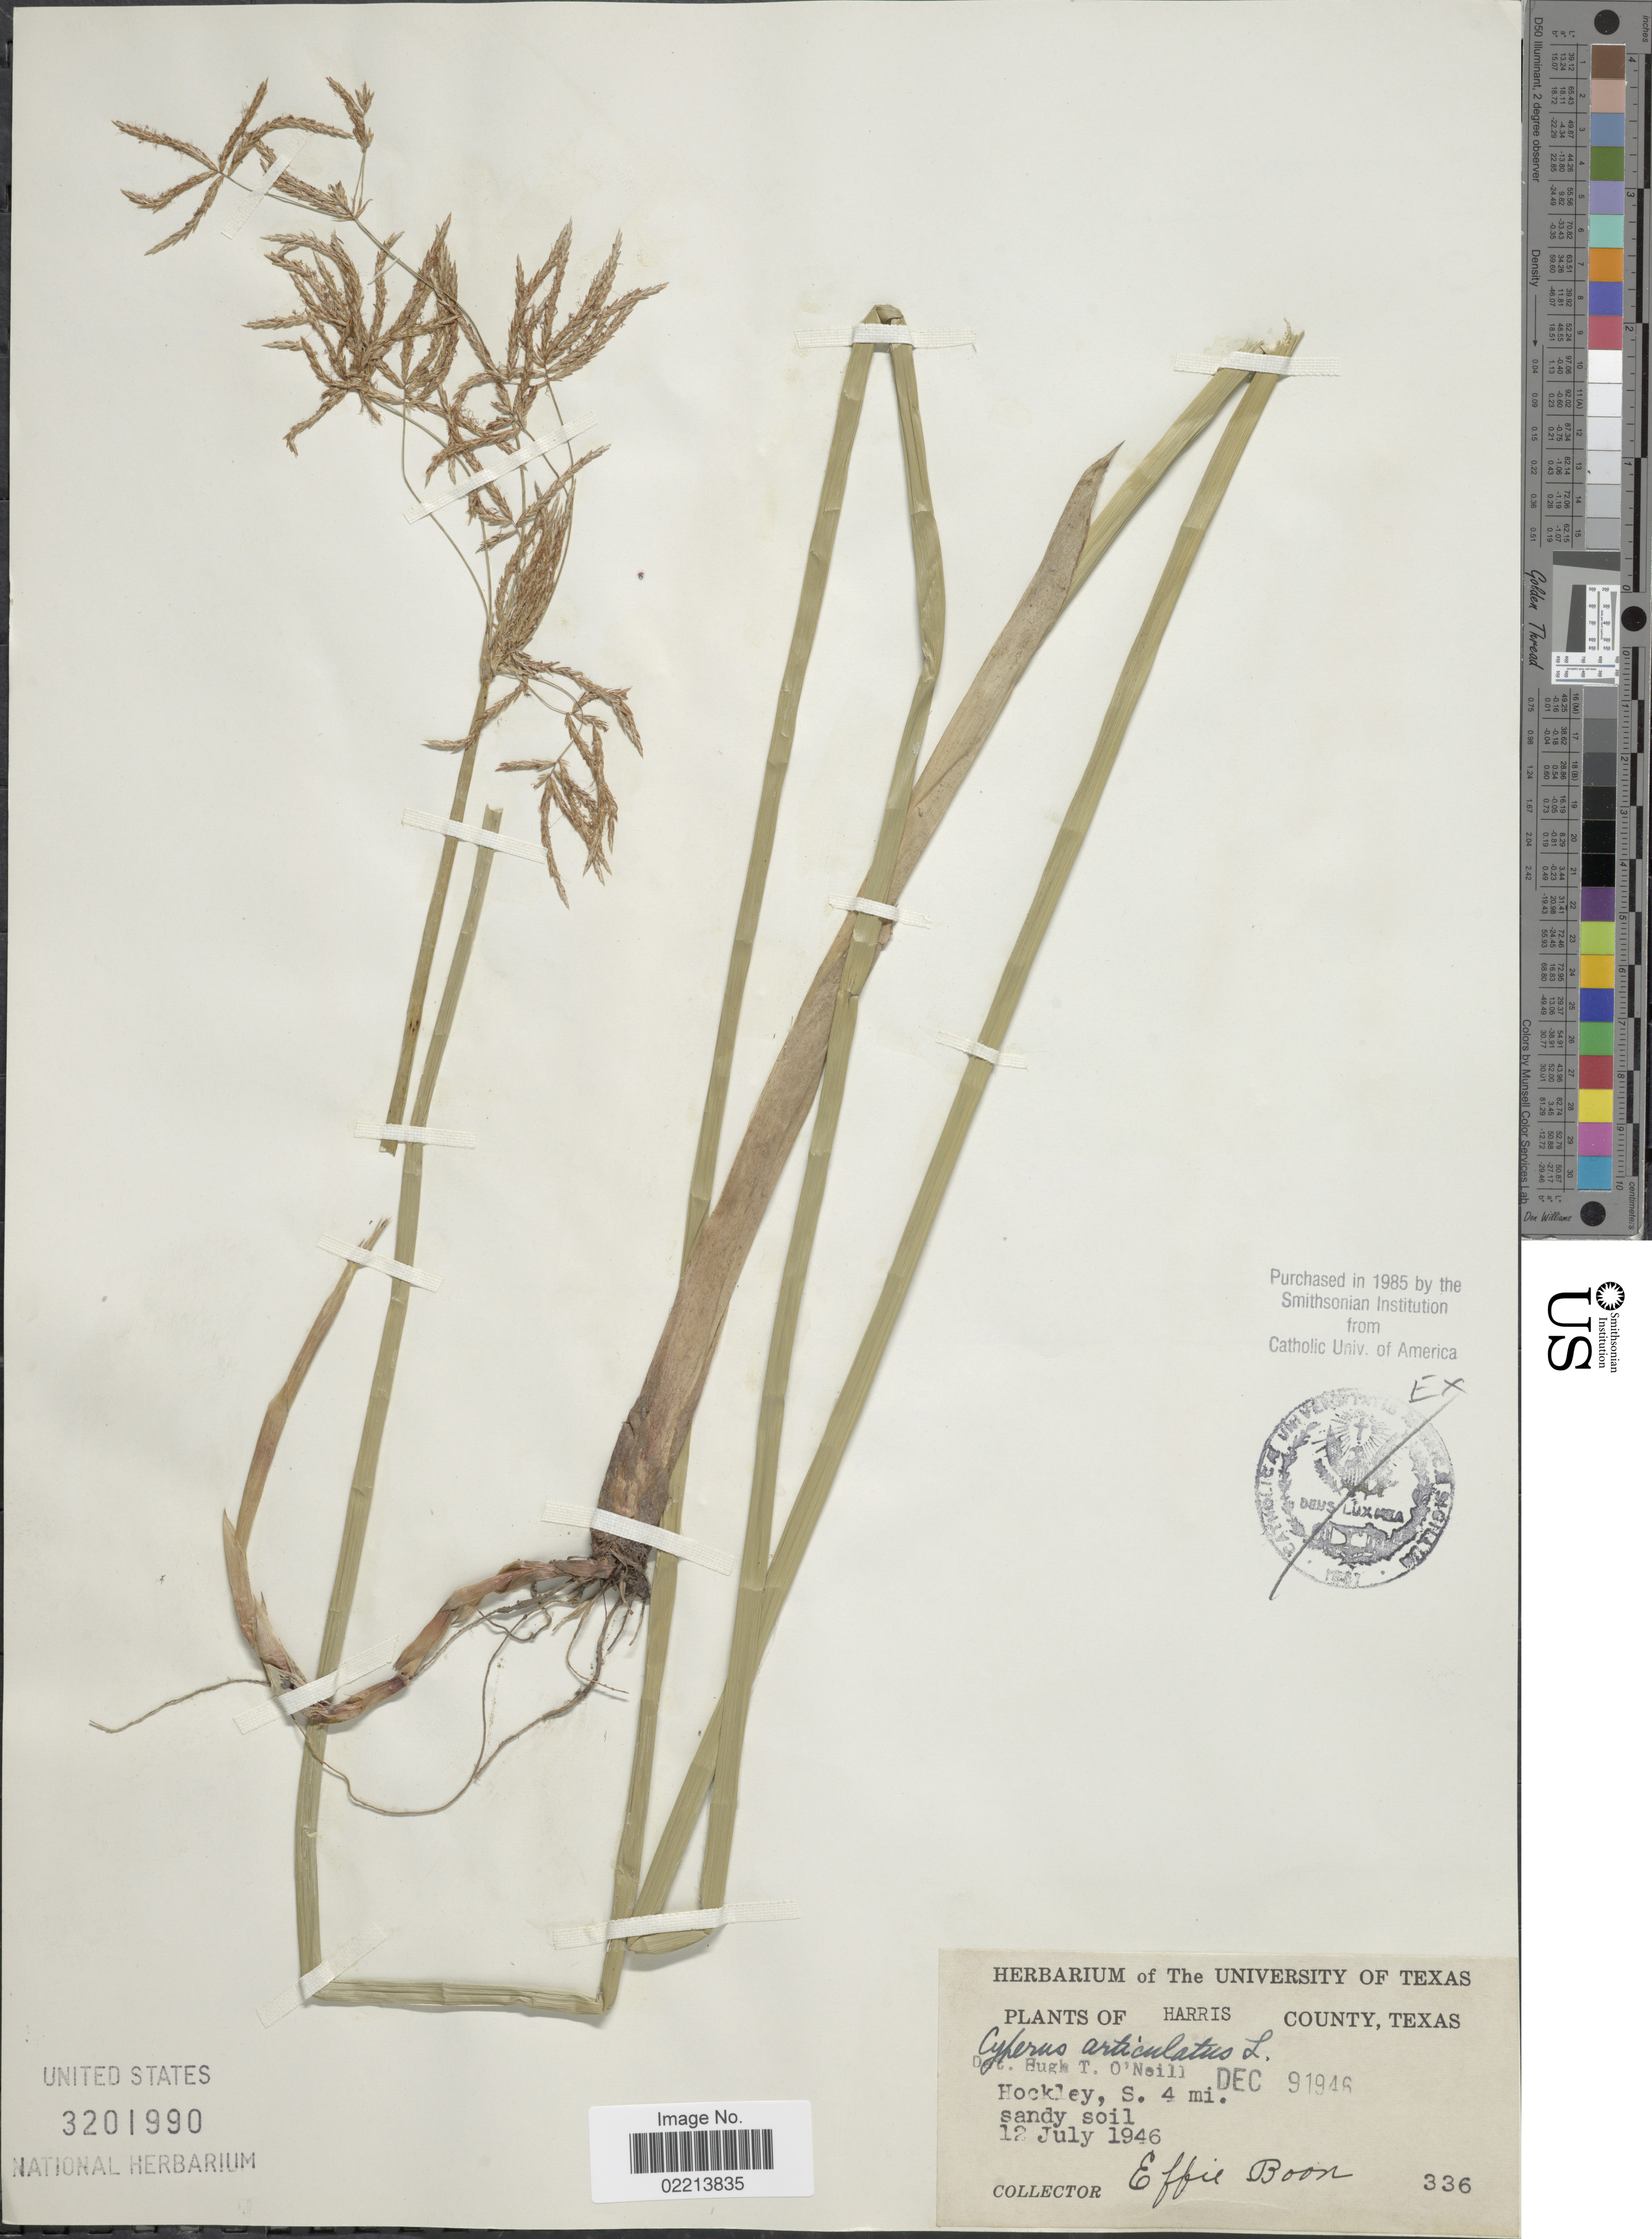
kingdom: Plantae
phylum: Tracheophyta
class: Liliopsida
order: Poales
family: Cyperaceae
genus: Cyperus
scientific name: Cyperus articulatus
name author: L.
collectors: E. Boon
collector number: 336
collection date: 1946-07-12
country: United States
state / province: Texas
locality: Harris Co. Hockley, S. 4 mi.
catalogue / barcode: US 3201990